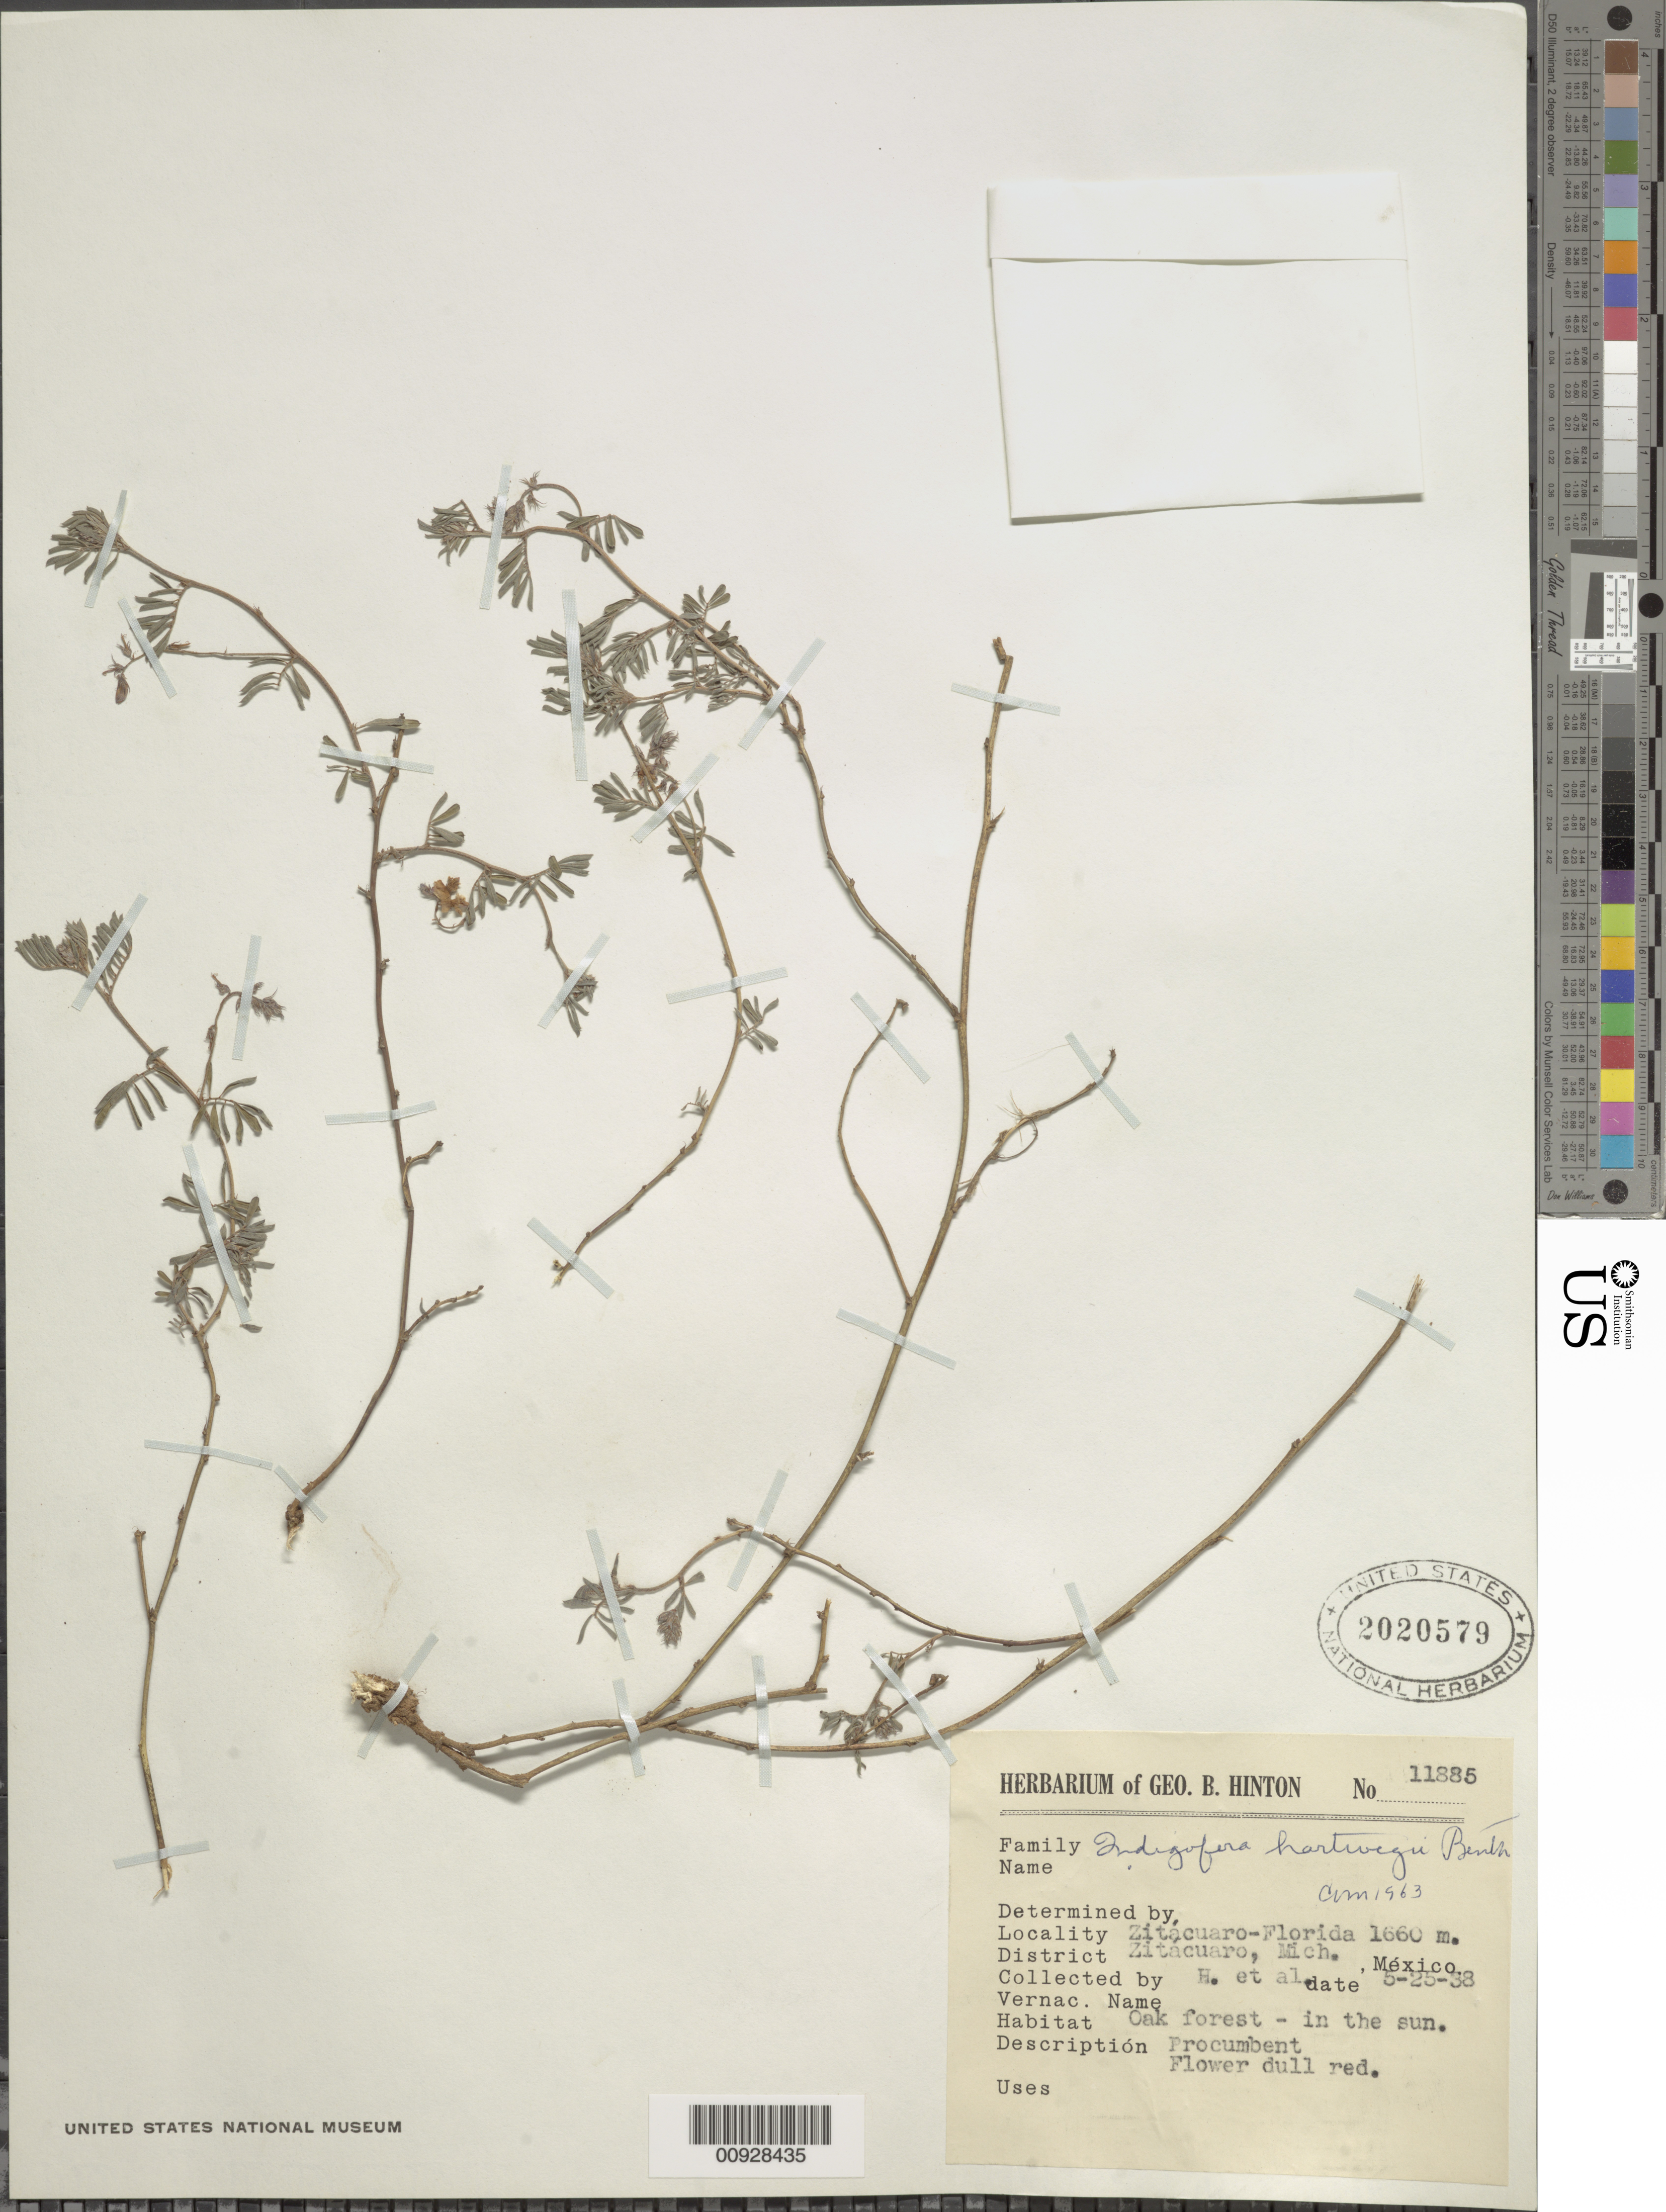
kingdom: Plantae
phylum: Tracheophyta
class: Magnoliopsida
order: Fabales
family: Fabaceae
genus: Indigofera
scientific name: Indigofera hartwegii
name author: Rydb.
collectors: G. B. Hinton & et al.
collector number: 11885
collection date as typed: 25 May 1938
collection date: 1938-05-25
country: Mexico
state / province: Michoacán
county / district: Zitácuaro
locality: Zitácuaro - Florida, District Zitácuaro, Michoacán.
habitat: Oak forest, in the sun.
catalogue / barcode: US 2020579